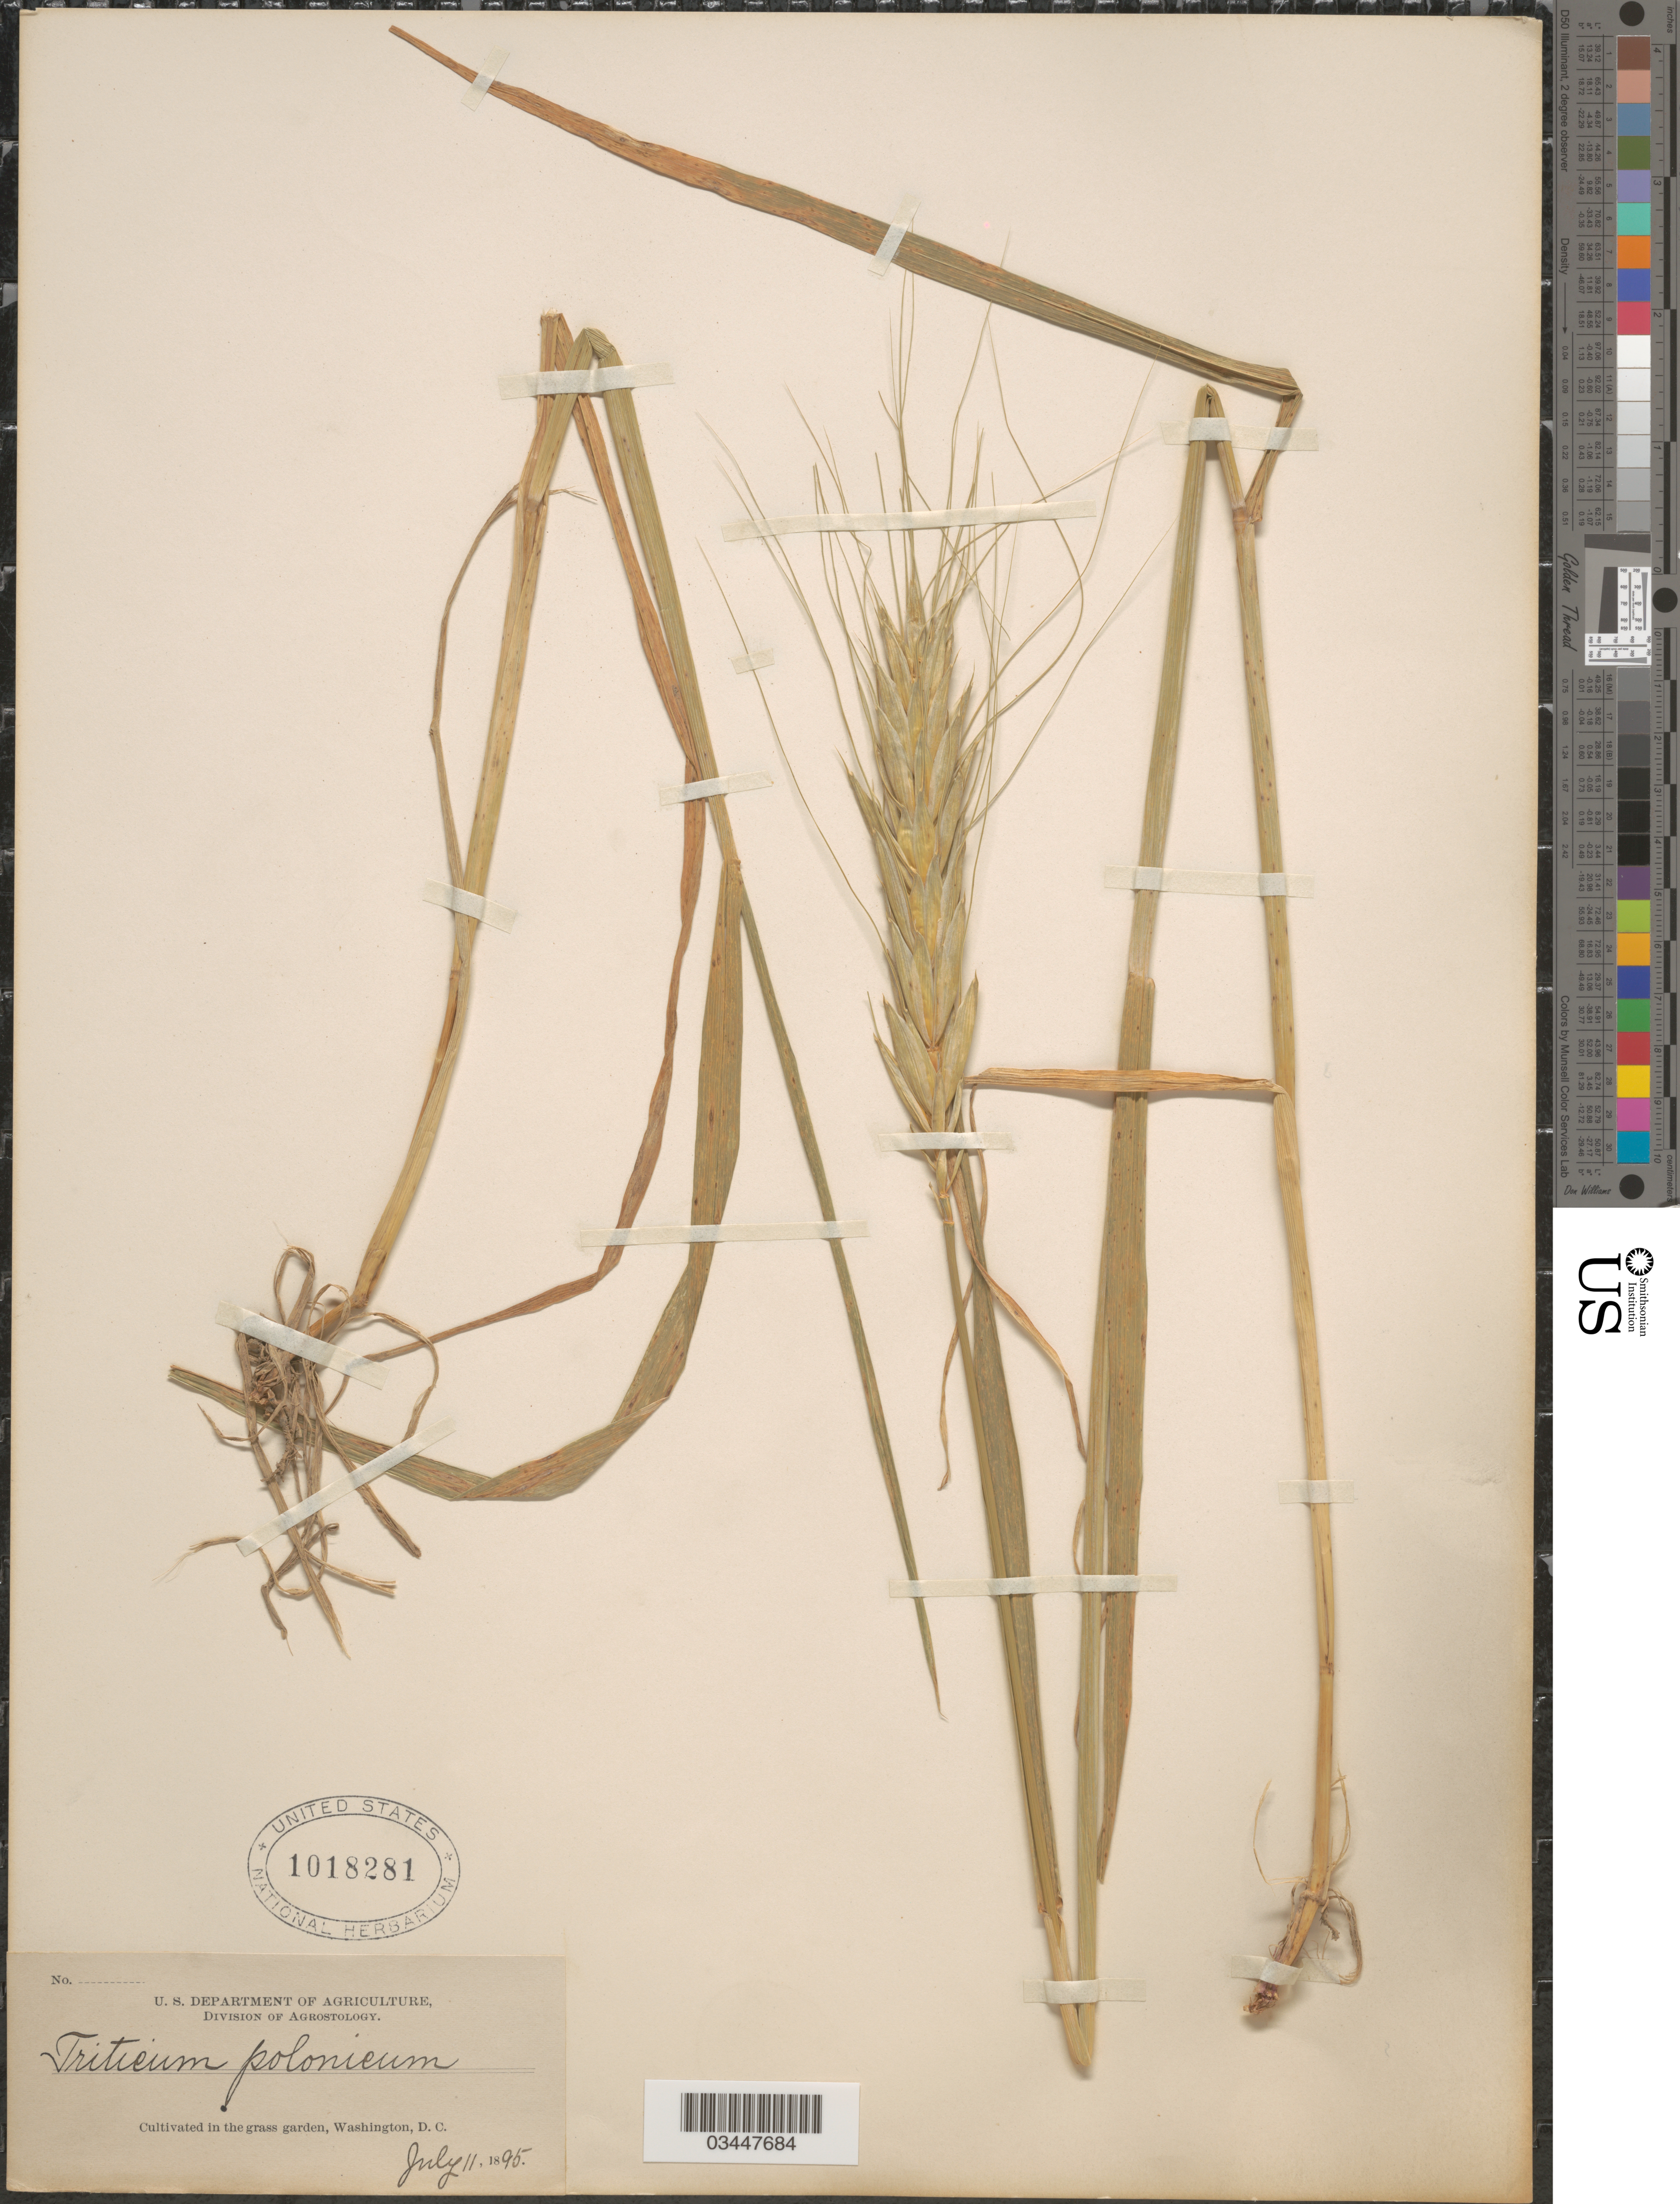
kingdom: Plantae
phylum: Tracheophyta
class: Liliopsida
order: Poales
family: Poaceae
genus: Triticum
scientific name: Triticum polonicum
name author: L.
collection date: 1895-07-11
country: United States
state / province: District of Columbia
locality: Cultivated in the grass garden, Washington, D. C.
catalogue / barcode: US 1018281